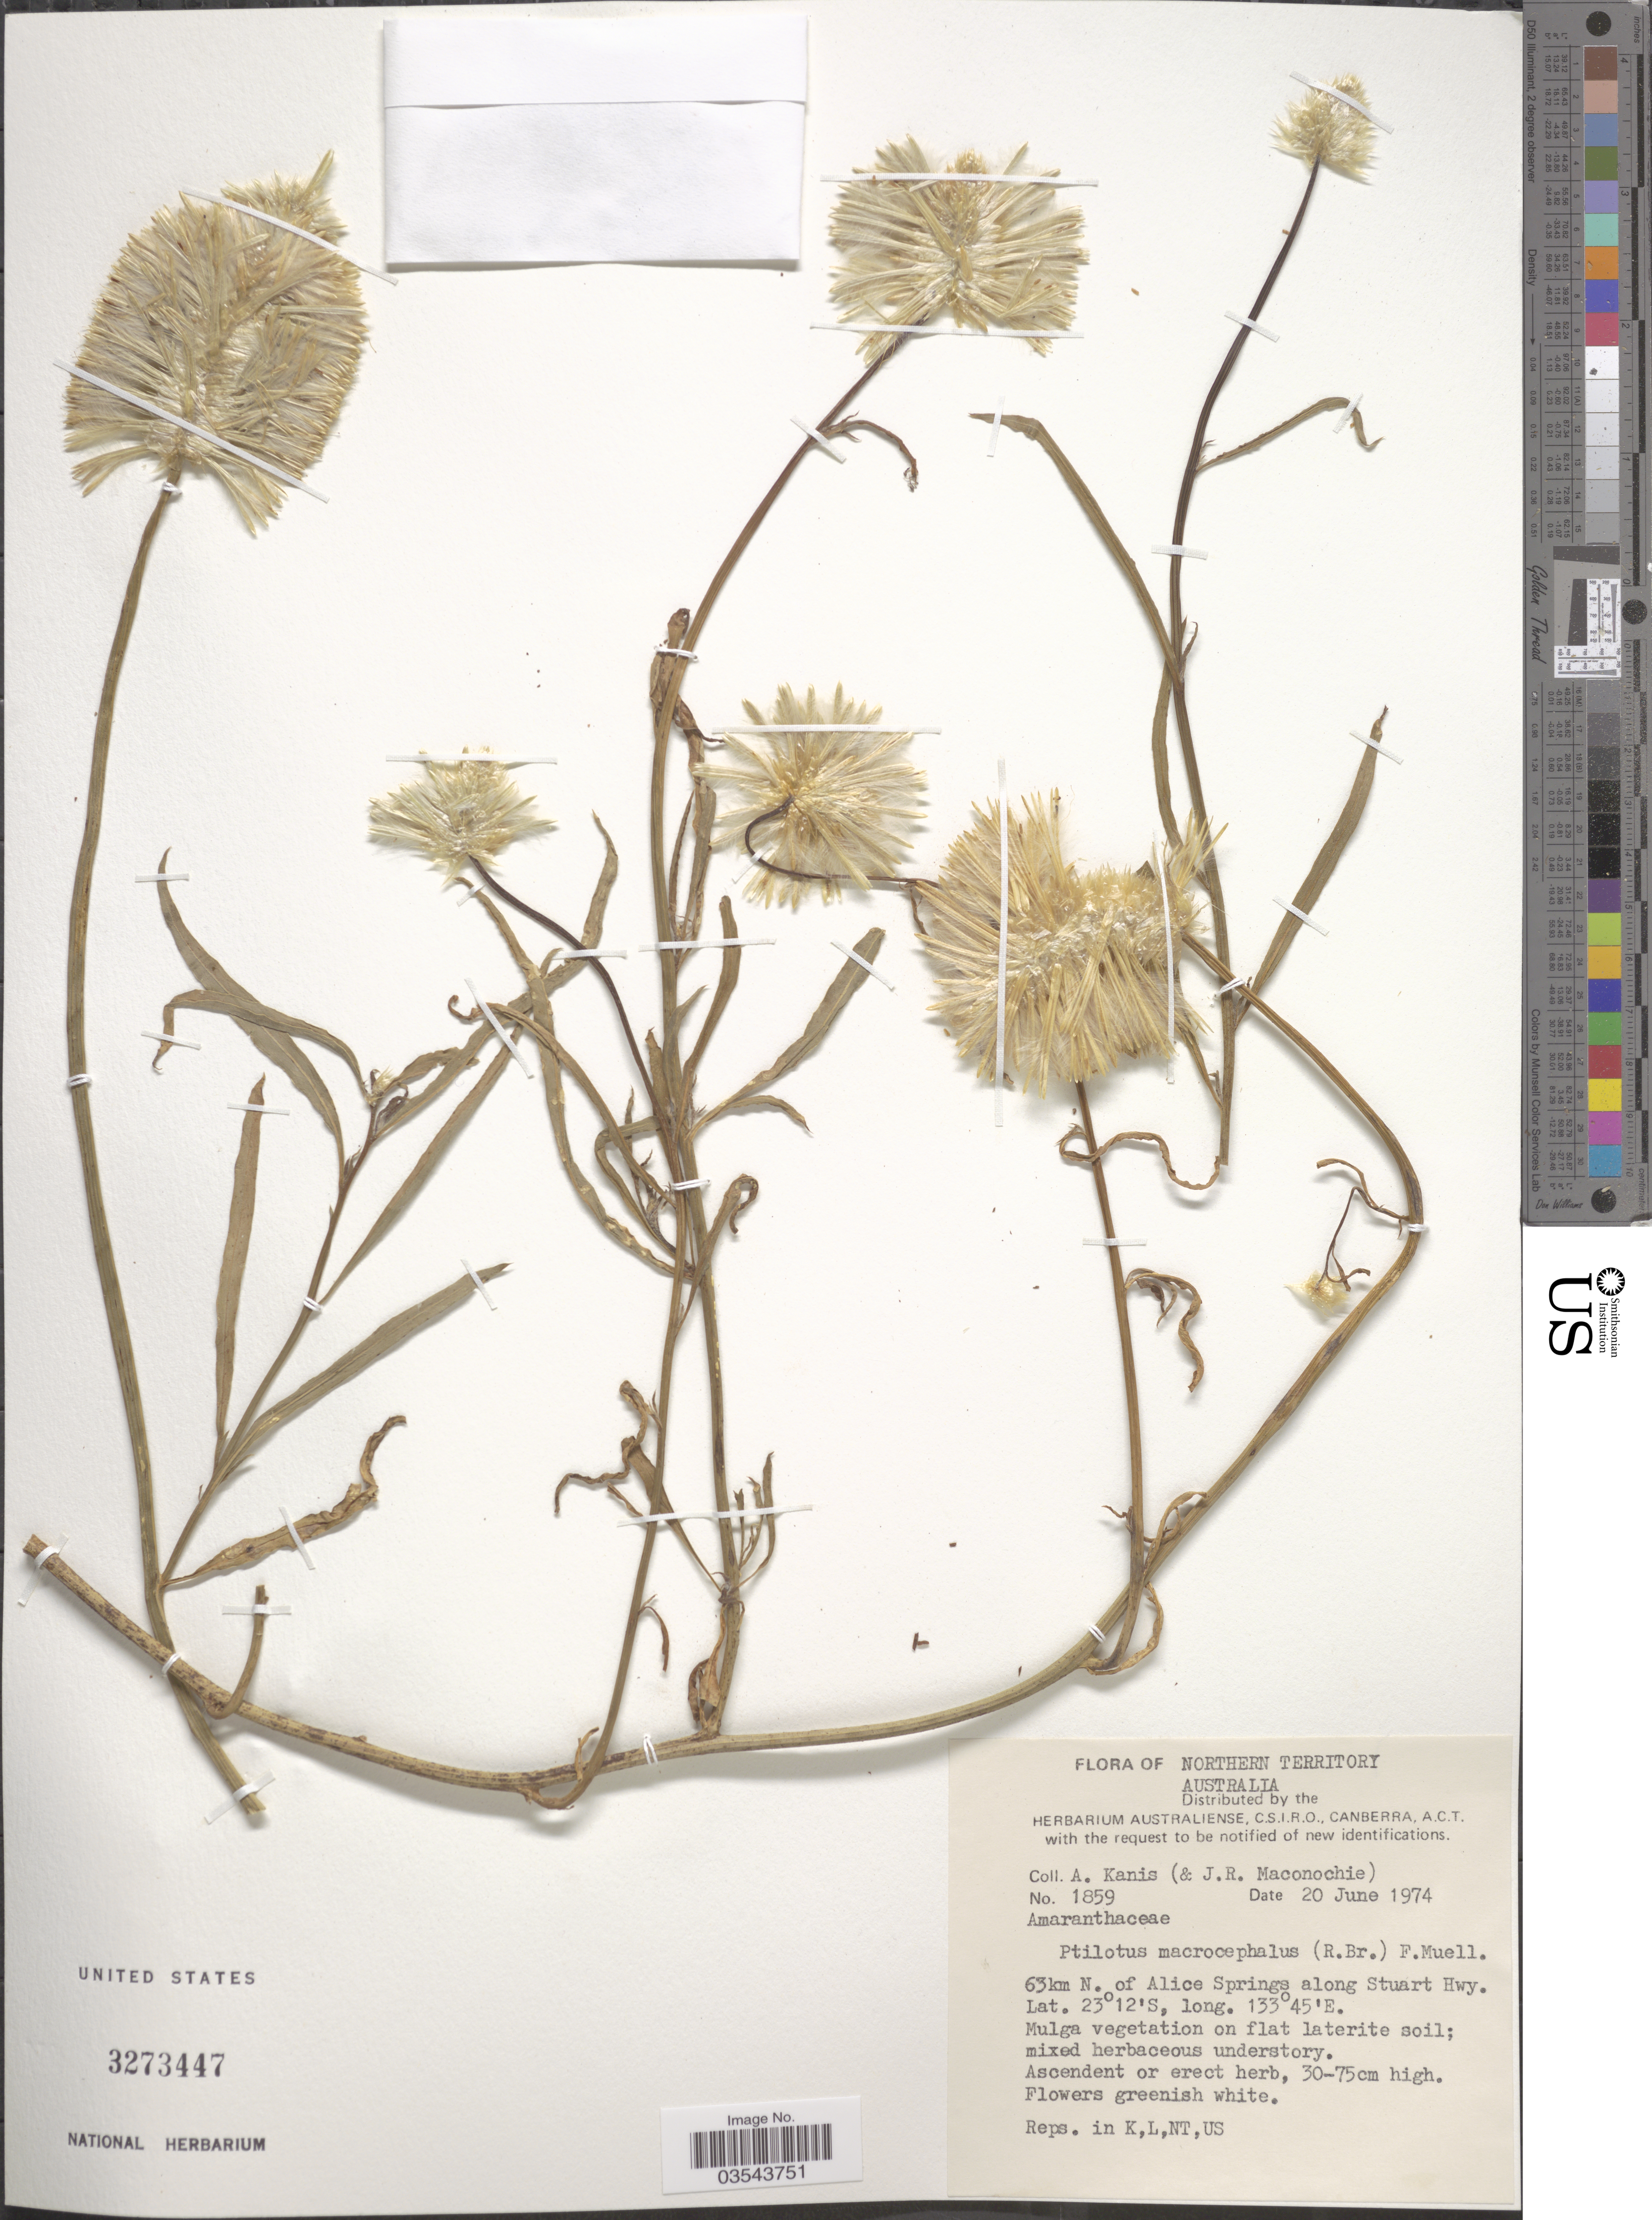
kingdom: Plantae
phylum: Tracheophyta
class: Magnoliopsida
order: Caryophyllales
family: Amaranthaceae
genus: Ptilotus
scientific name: Ptilotus macrocephalus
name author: (R. Br.) Poir.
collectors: A. Kanis & J. Maconochie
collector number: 1859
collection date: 1974-06-20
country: Australia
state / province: Northern Territory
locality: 63km N. of Alice Springs along Stuart Hwy.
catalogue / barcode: US 3273447